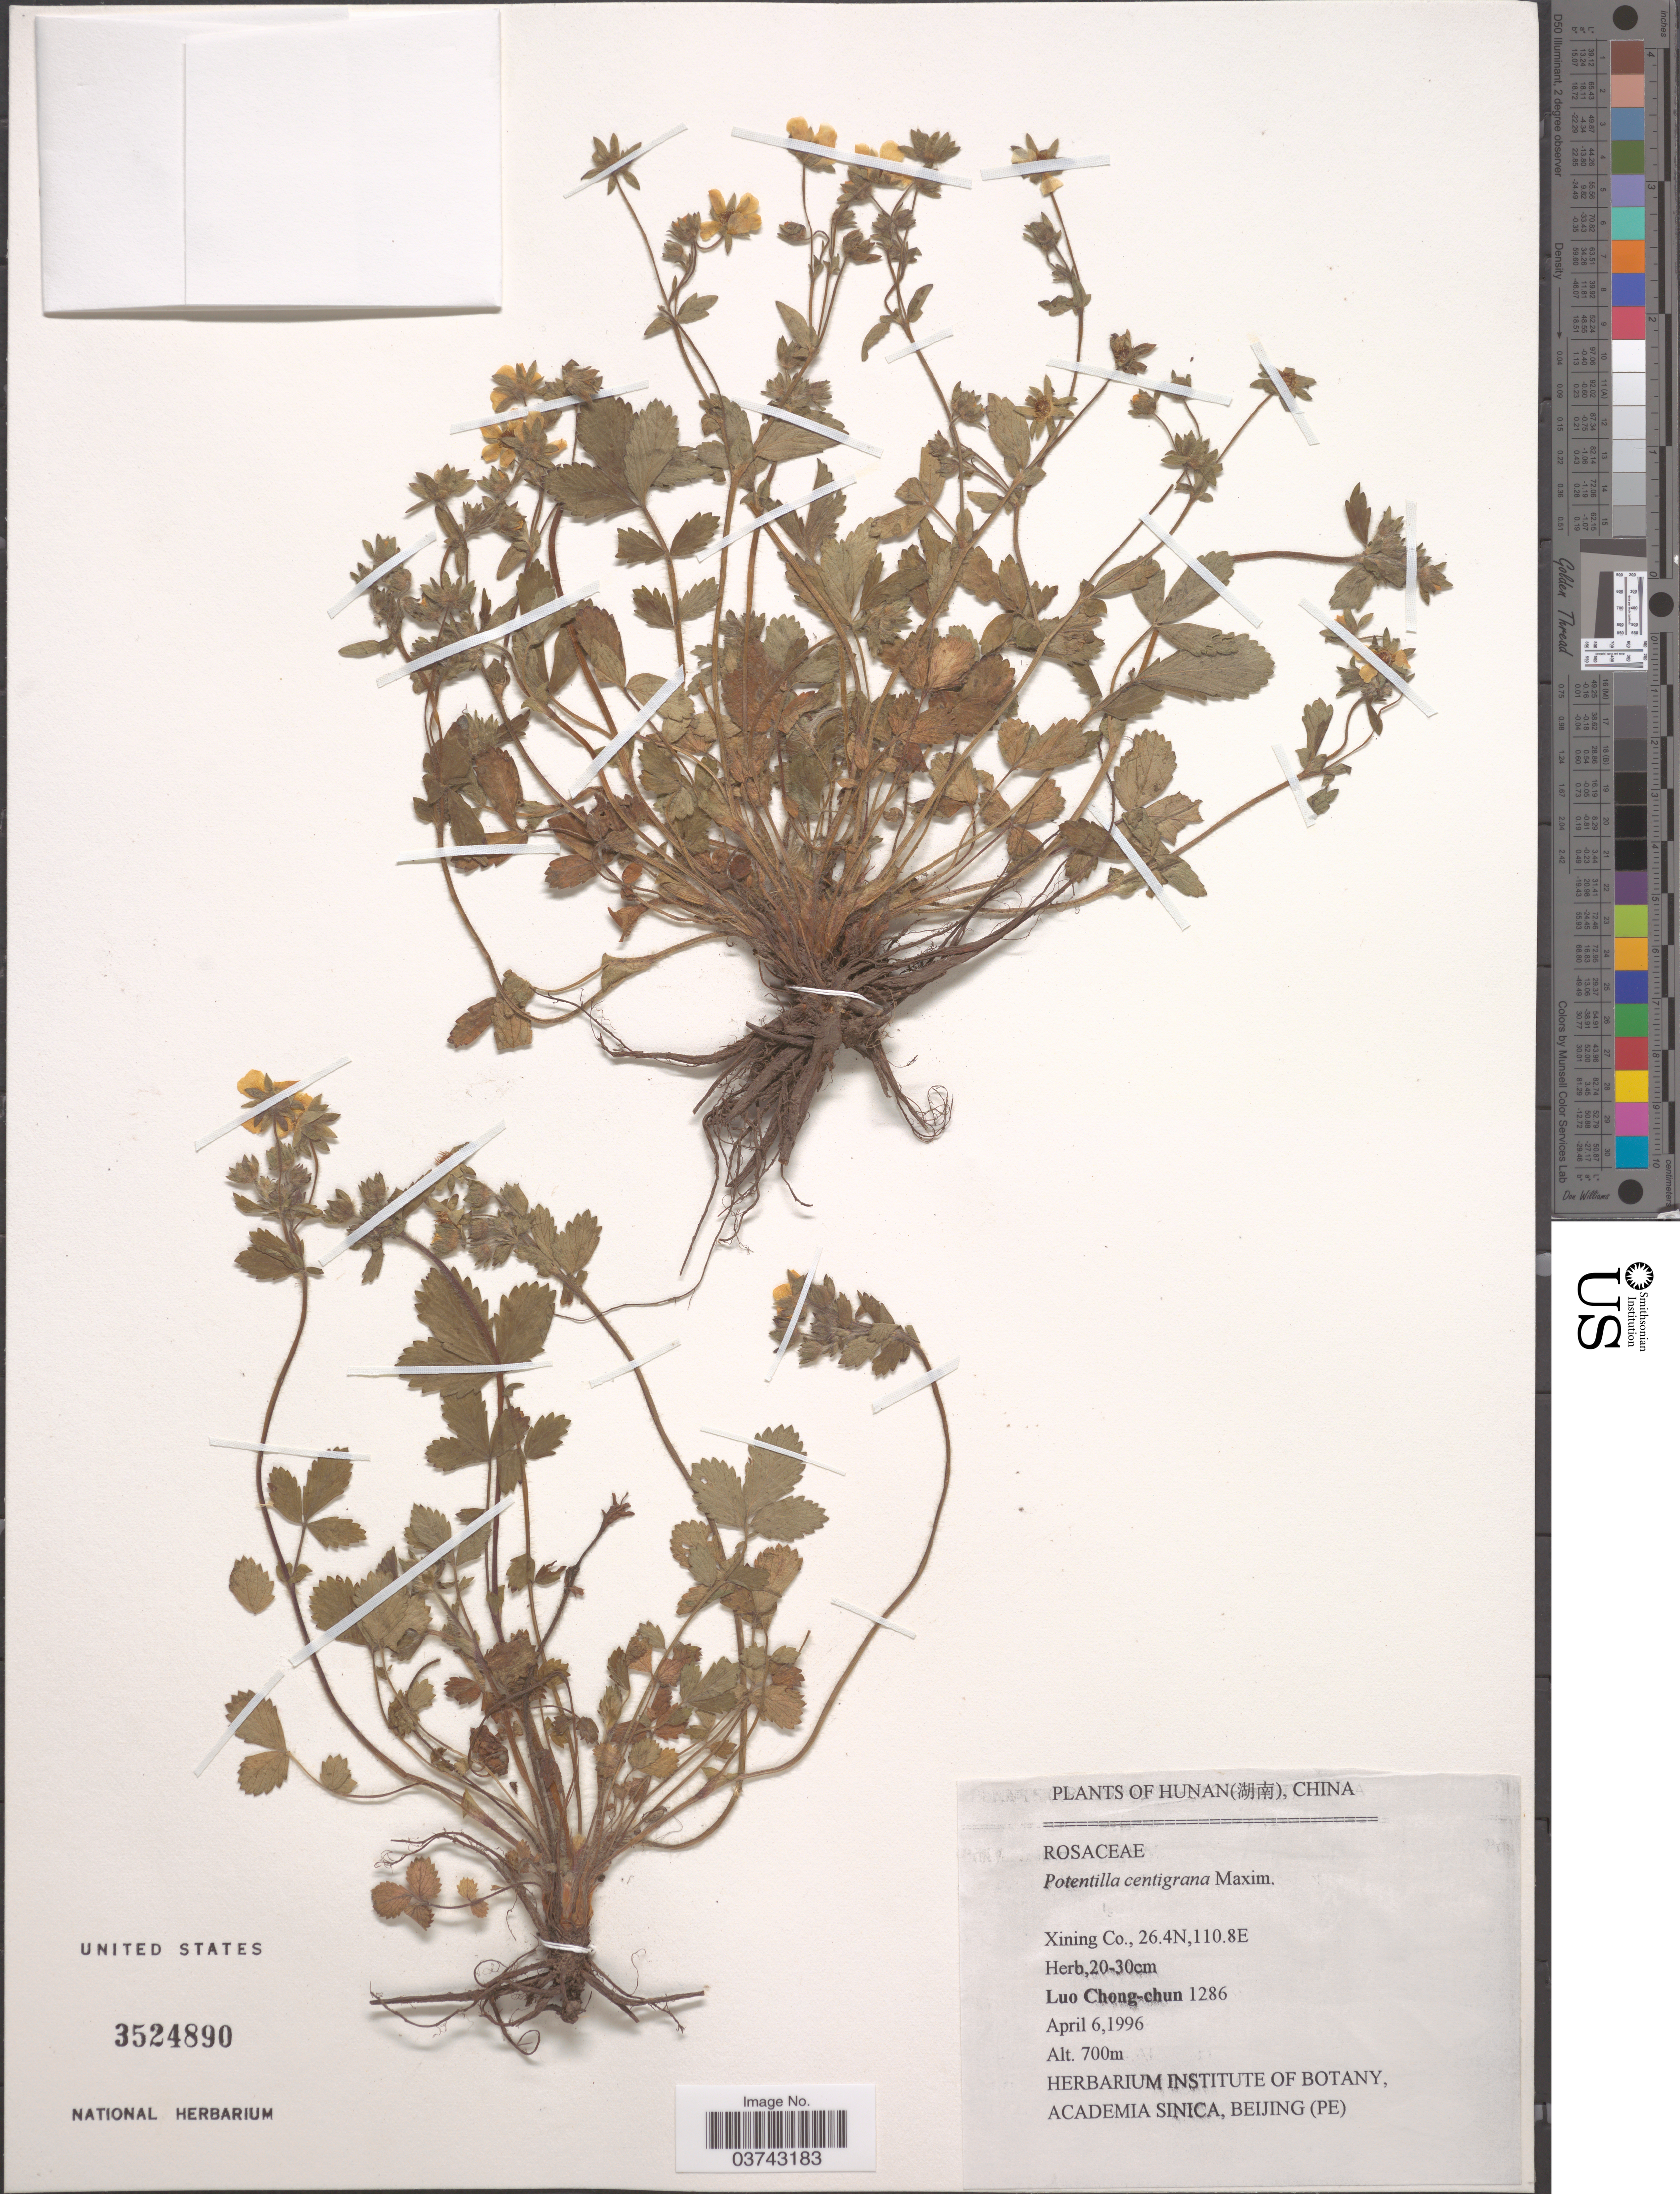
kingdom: Plantae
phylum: Tracheophyta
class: Magnoliopsida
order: Rosales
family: Rosaceae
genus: Potentilla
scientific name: Potentilla centigrana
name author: Maxim.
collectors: L. Chong-Chun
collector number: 1286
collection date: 1996-04-06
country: China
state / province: Hunan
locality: Xining Co.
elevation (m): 700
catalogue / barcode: US 3524890